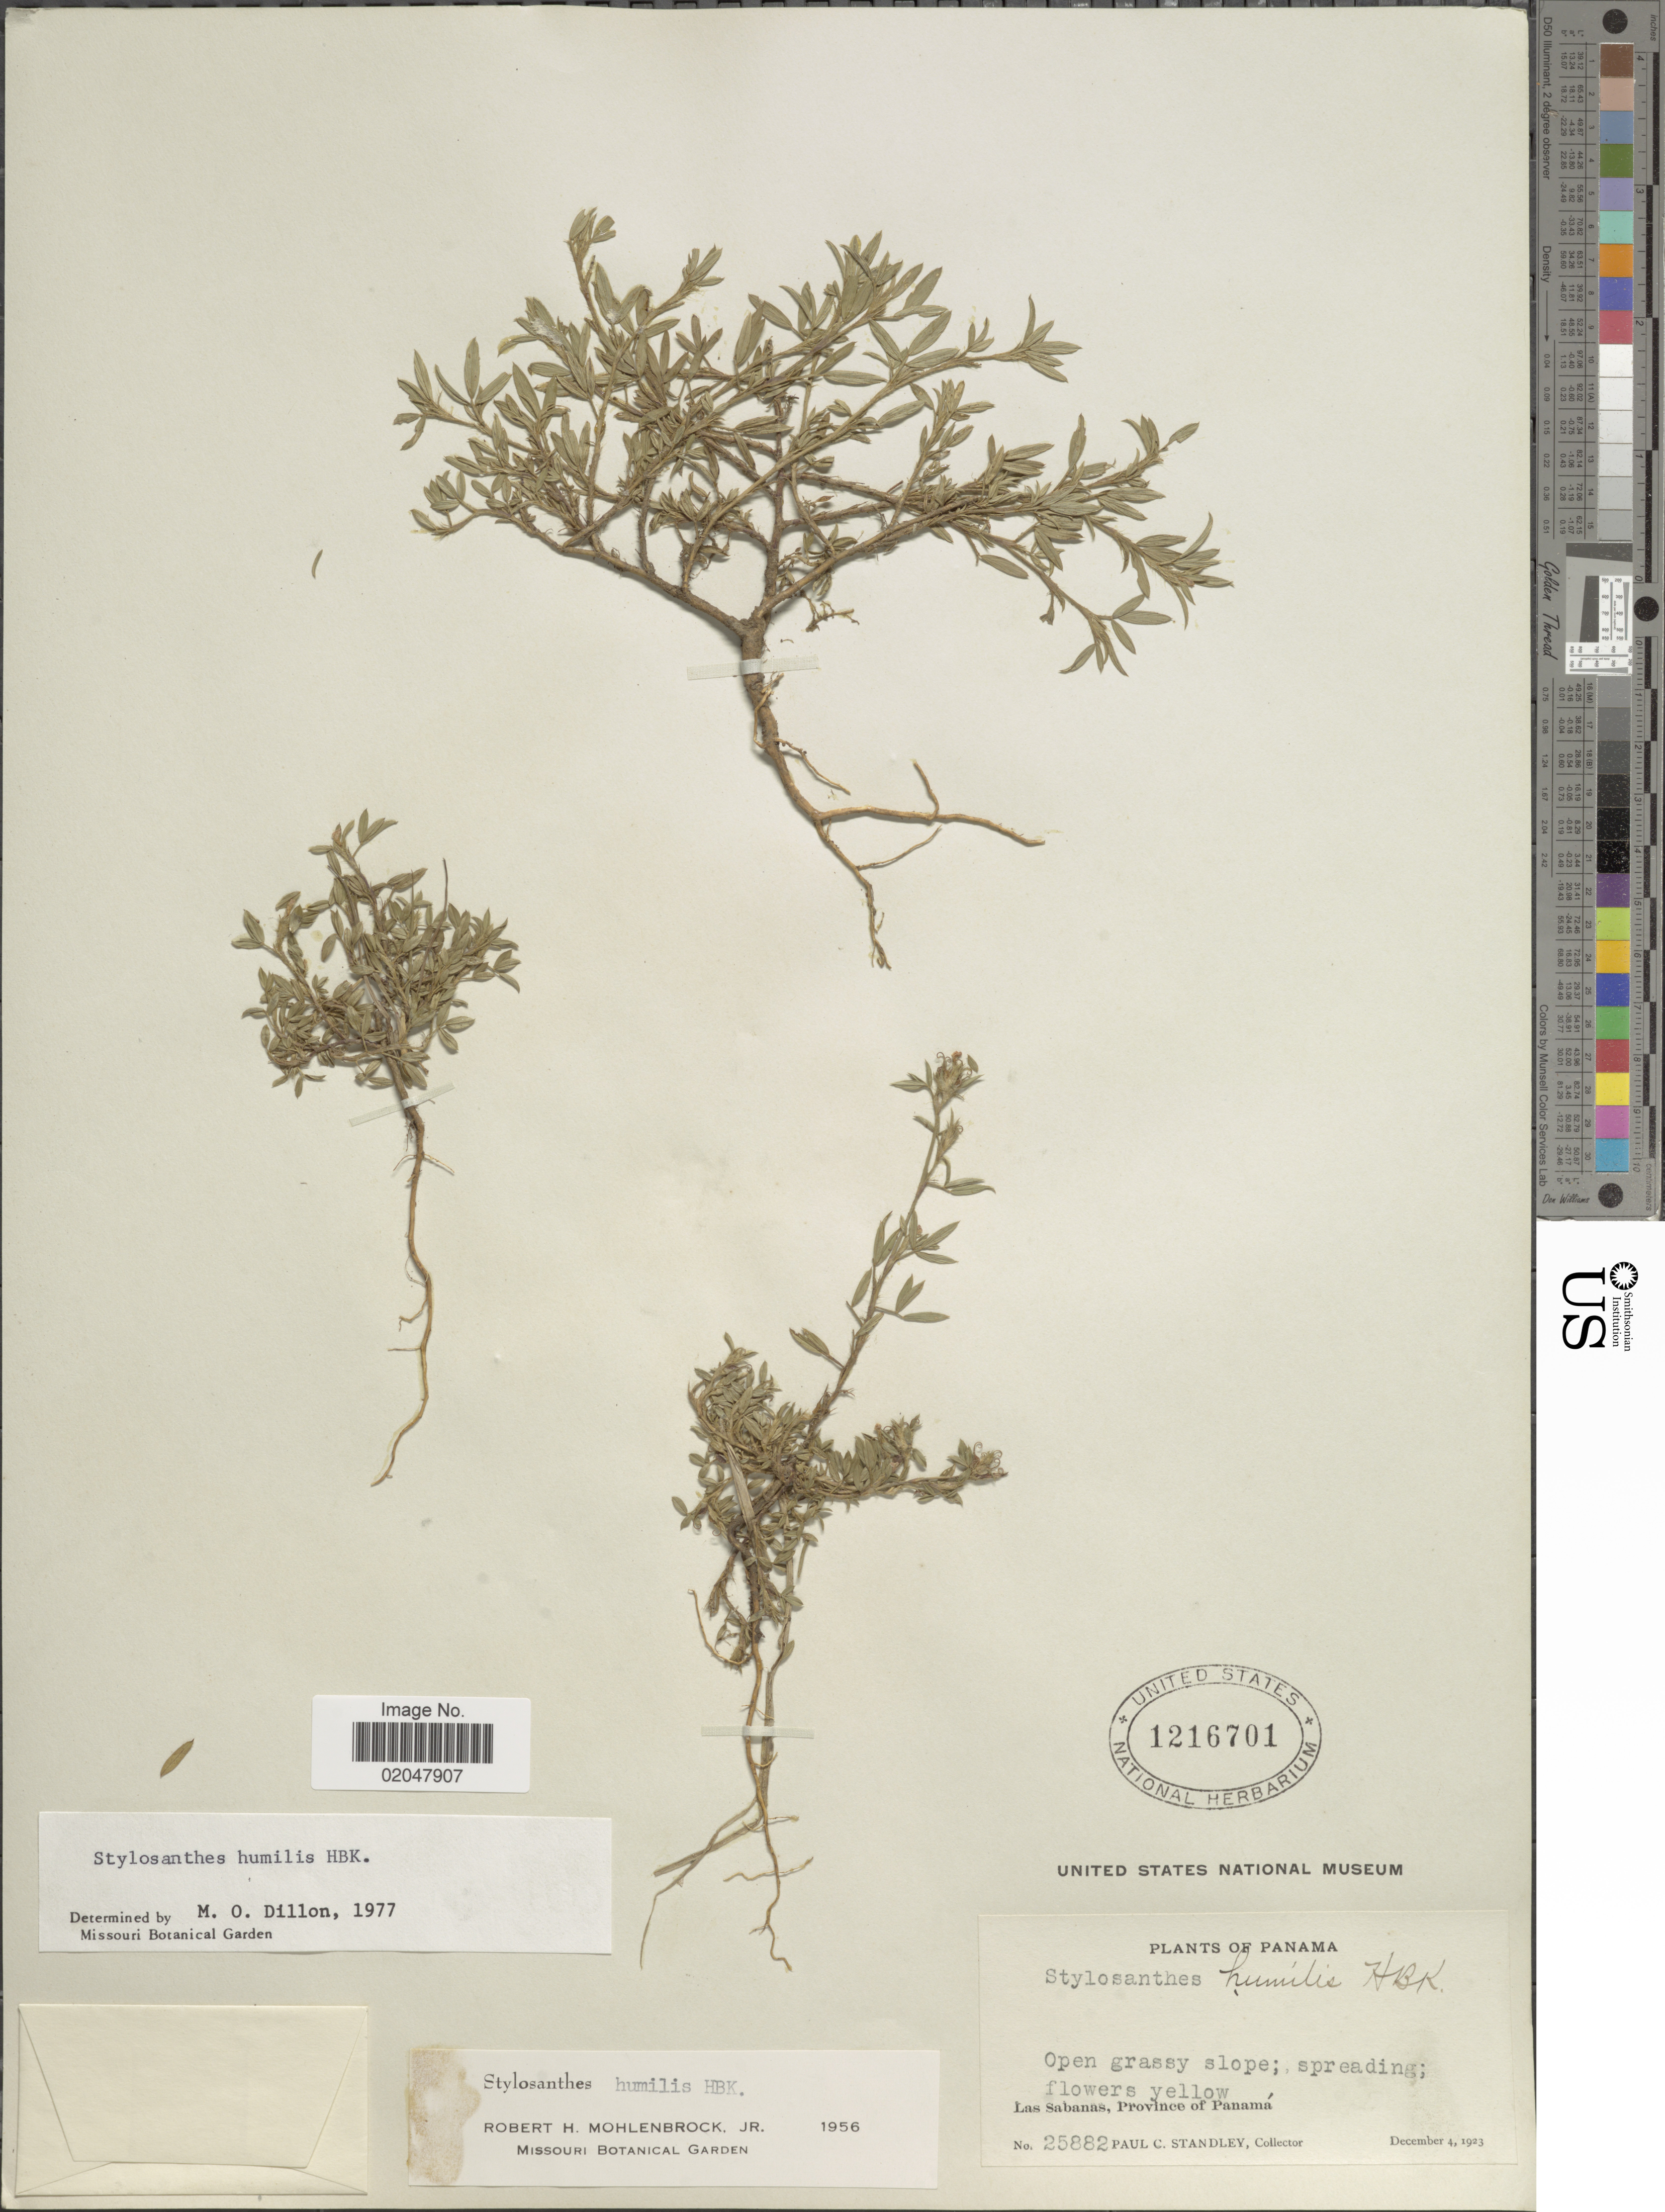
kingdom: Plantae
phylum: Tracheophyta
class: Magnoliopsida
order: Fabales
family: Fabaceae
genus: Stylosanthes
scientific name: Stylosanthes humilis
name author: Kunth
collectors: P. C. Standley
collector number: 25882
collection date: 1923-12-04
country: Panama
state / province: Panamá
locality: Las Sabanas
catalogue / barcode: US 1216701